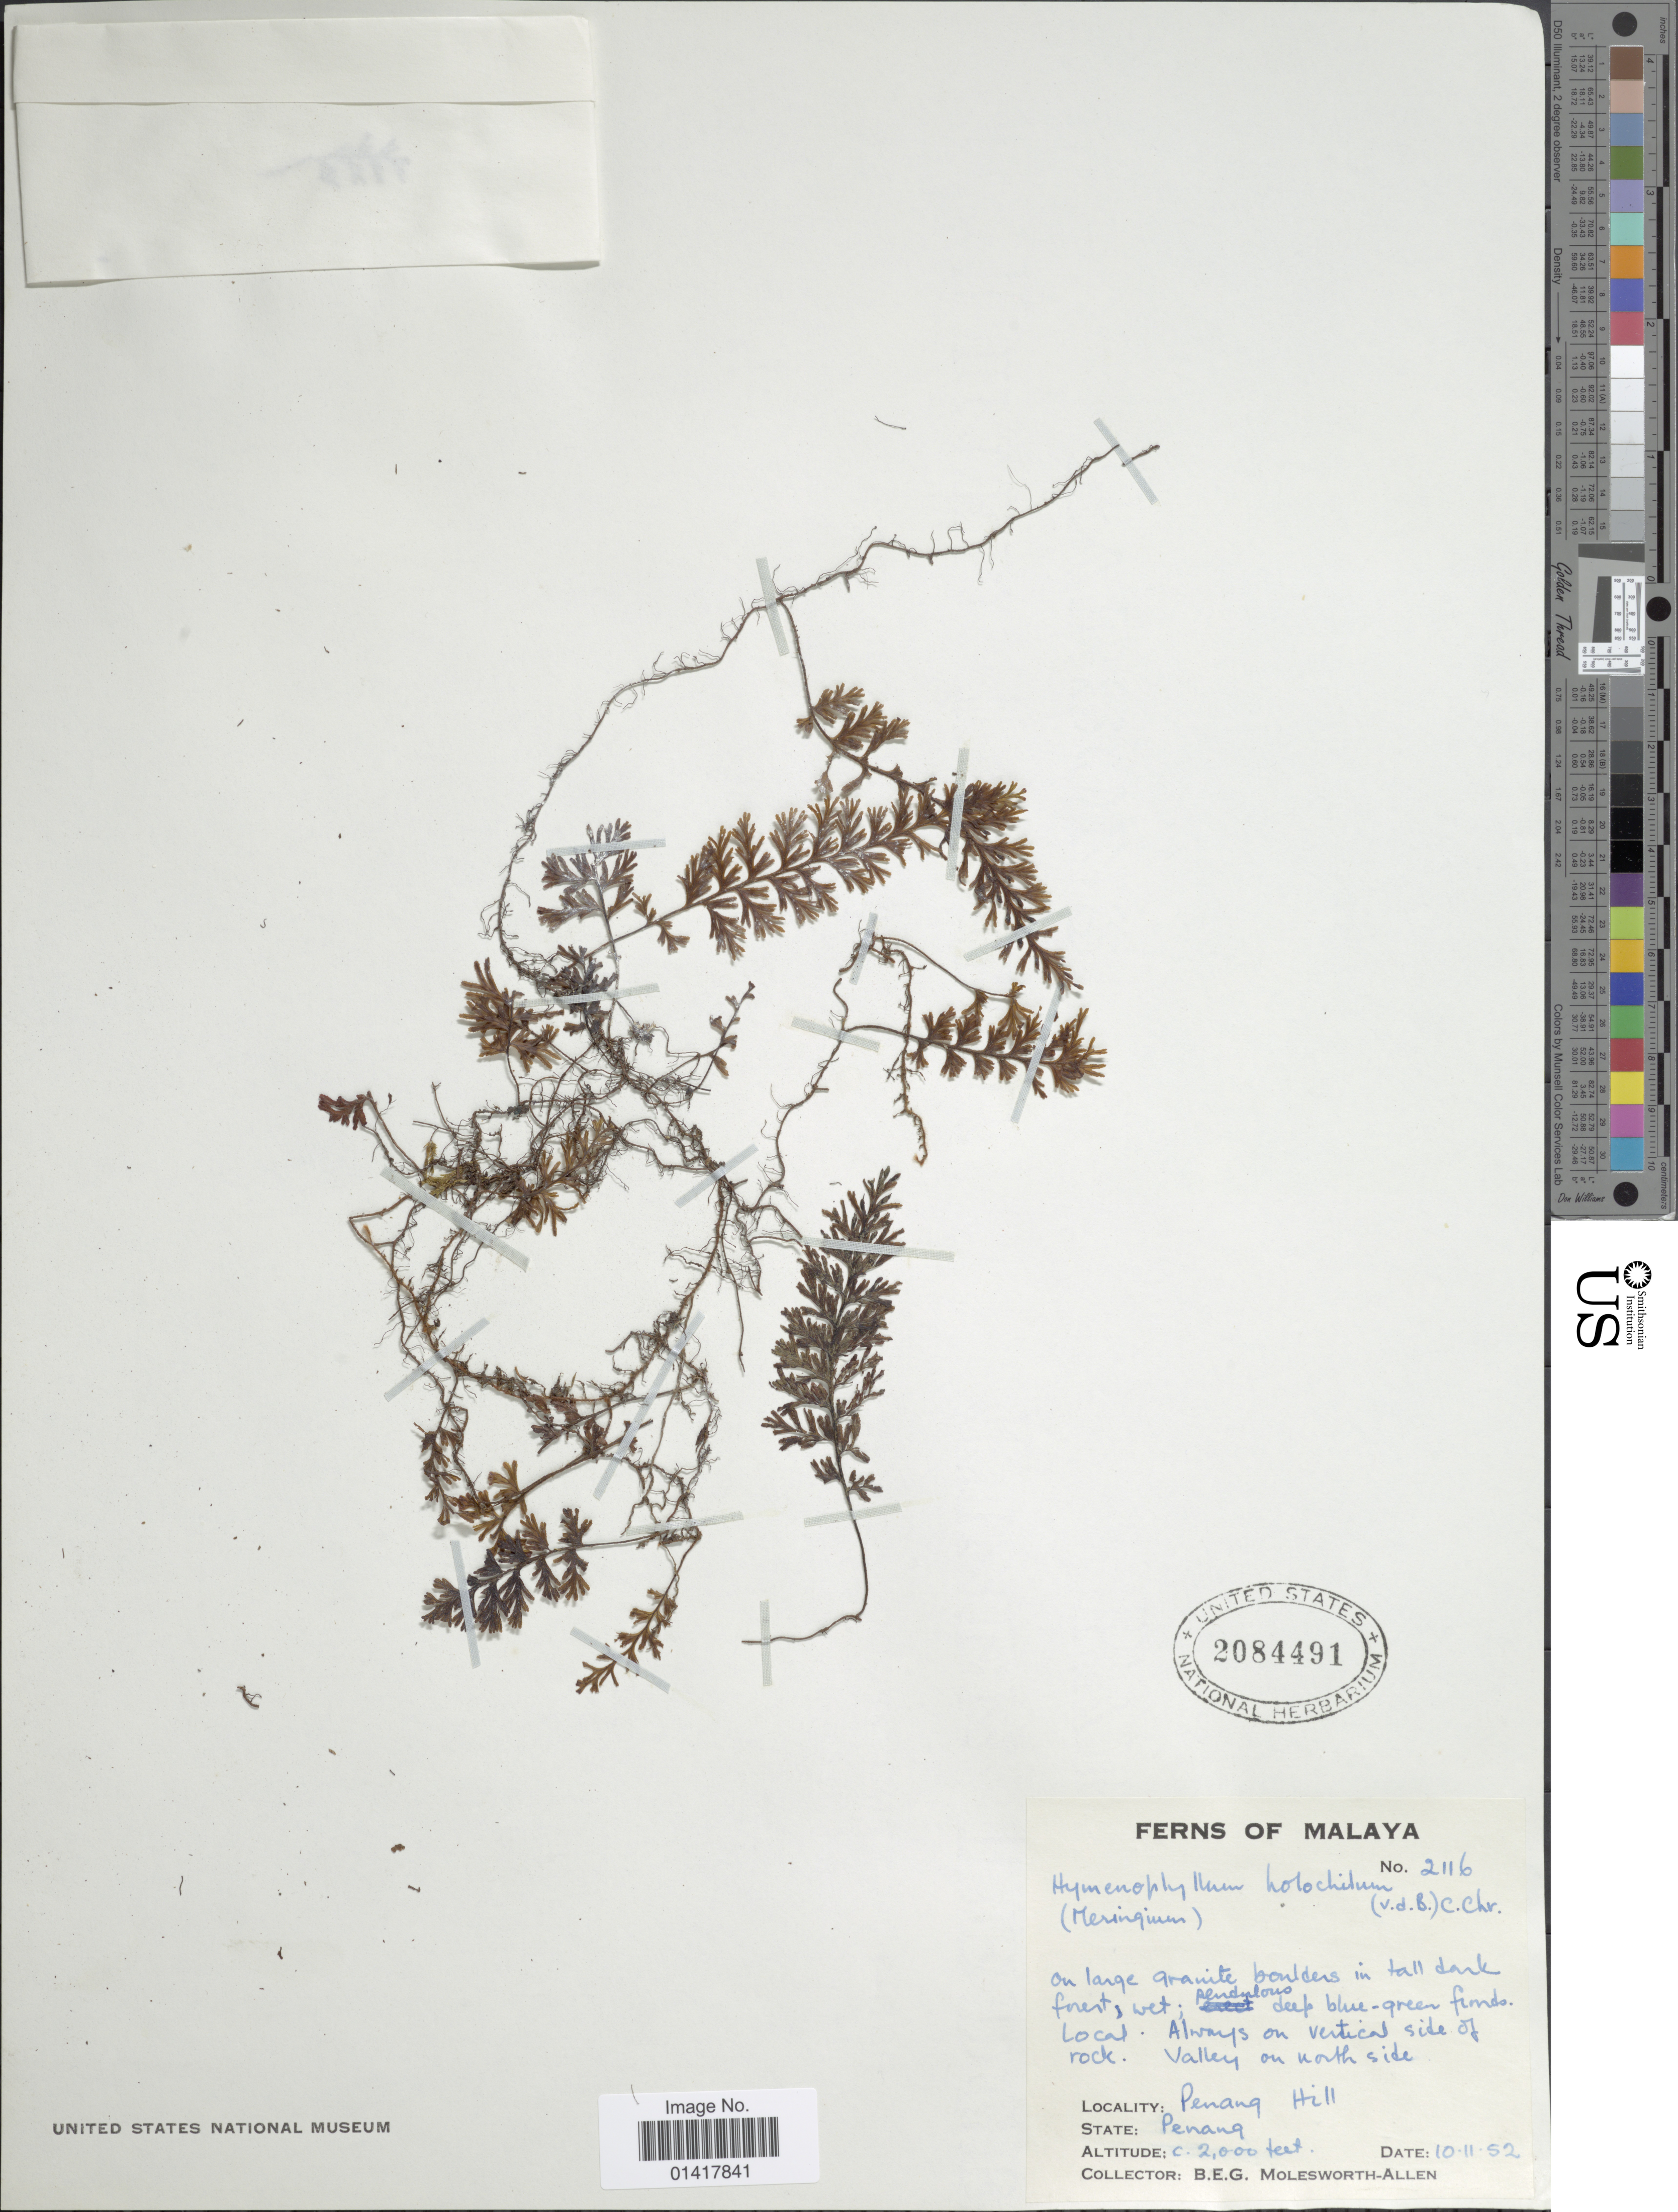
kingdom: Plantae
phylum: Tracheophyta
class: Polypodiopsida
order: Hymenophyllales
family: Hymenophyllaceae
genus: Hymenophyllum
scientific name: Hymenophyllum holochilum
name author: (Bosch) C. Chr.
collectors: B. E. G. Molesworth-Allen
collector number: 2116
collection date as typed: Transcribed d/m/y: 10/11/52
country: Malaysia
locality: Penang Hill, Penang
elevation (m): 610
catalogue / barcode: US 2084491